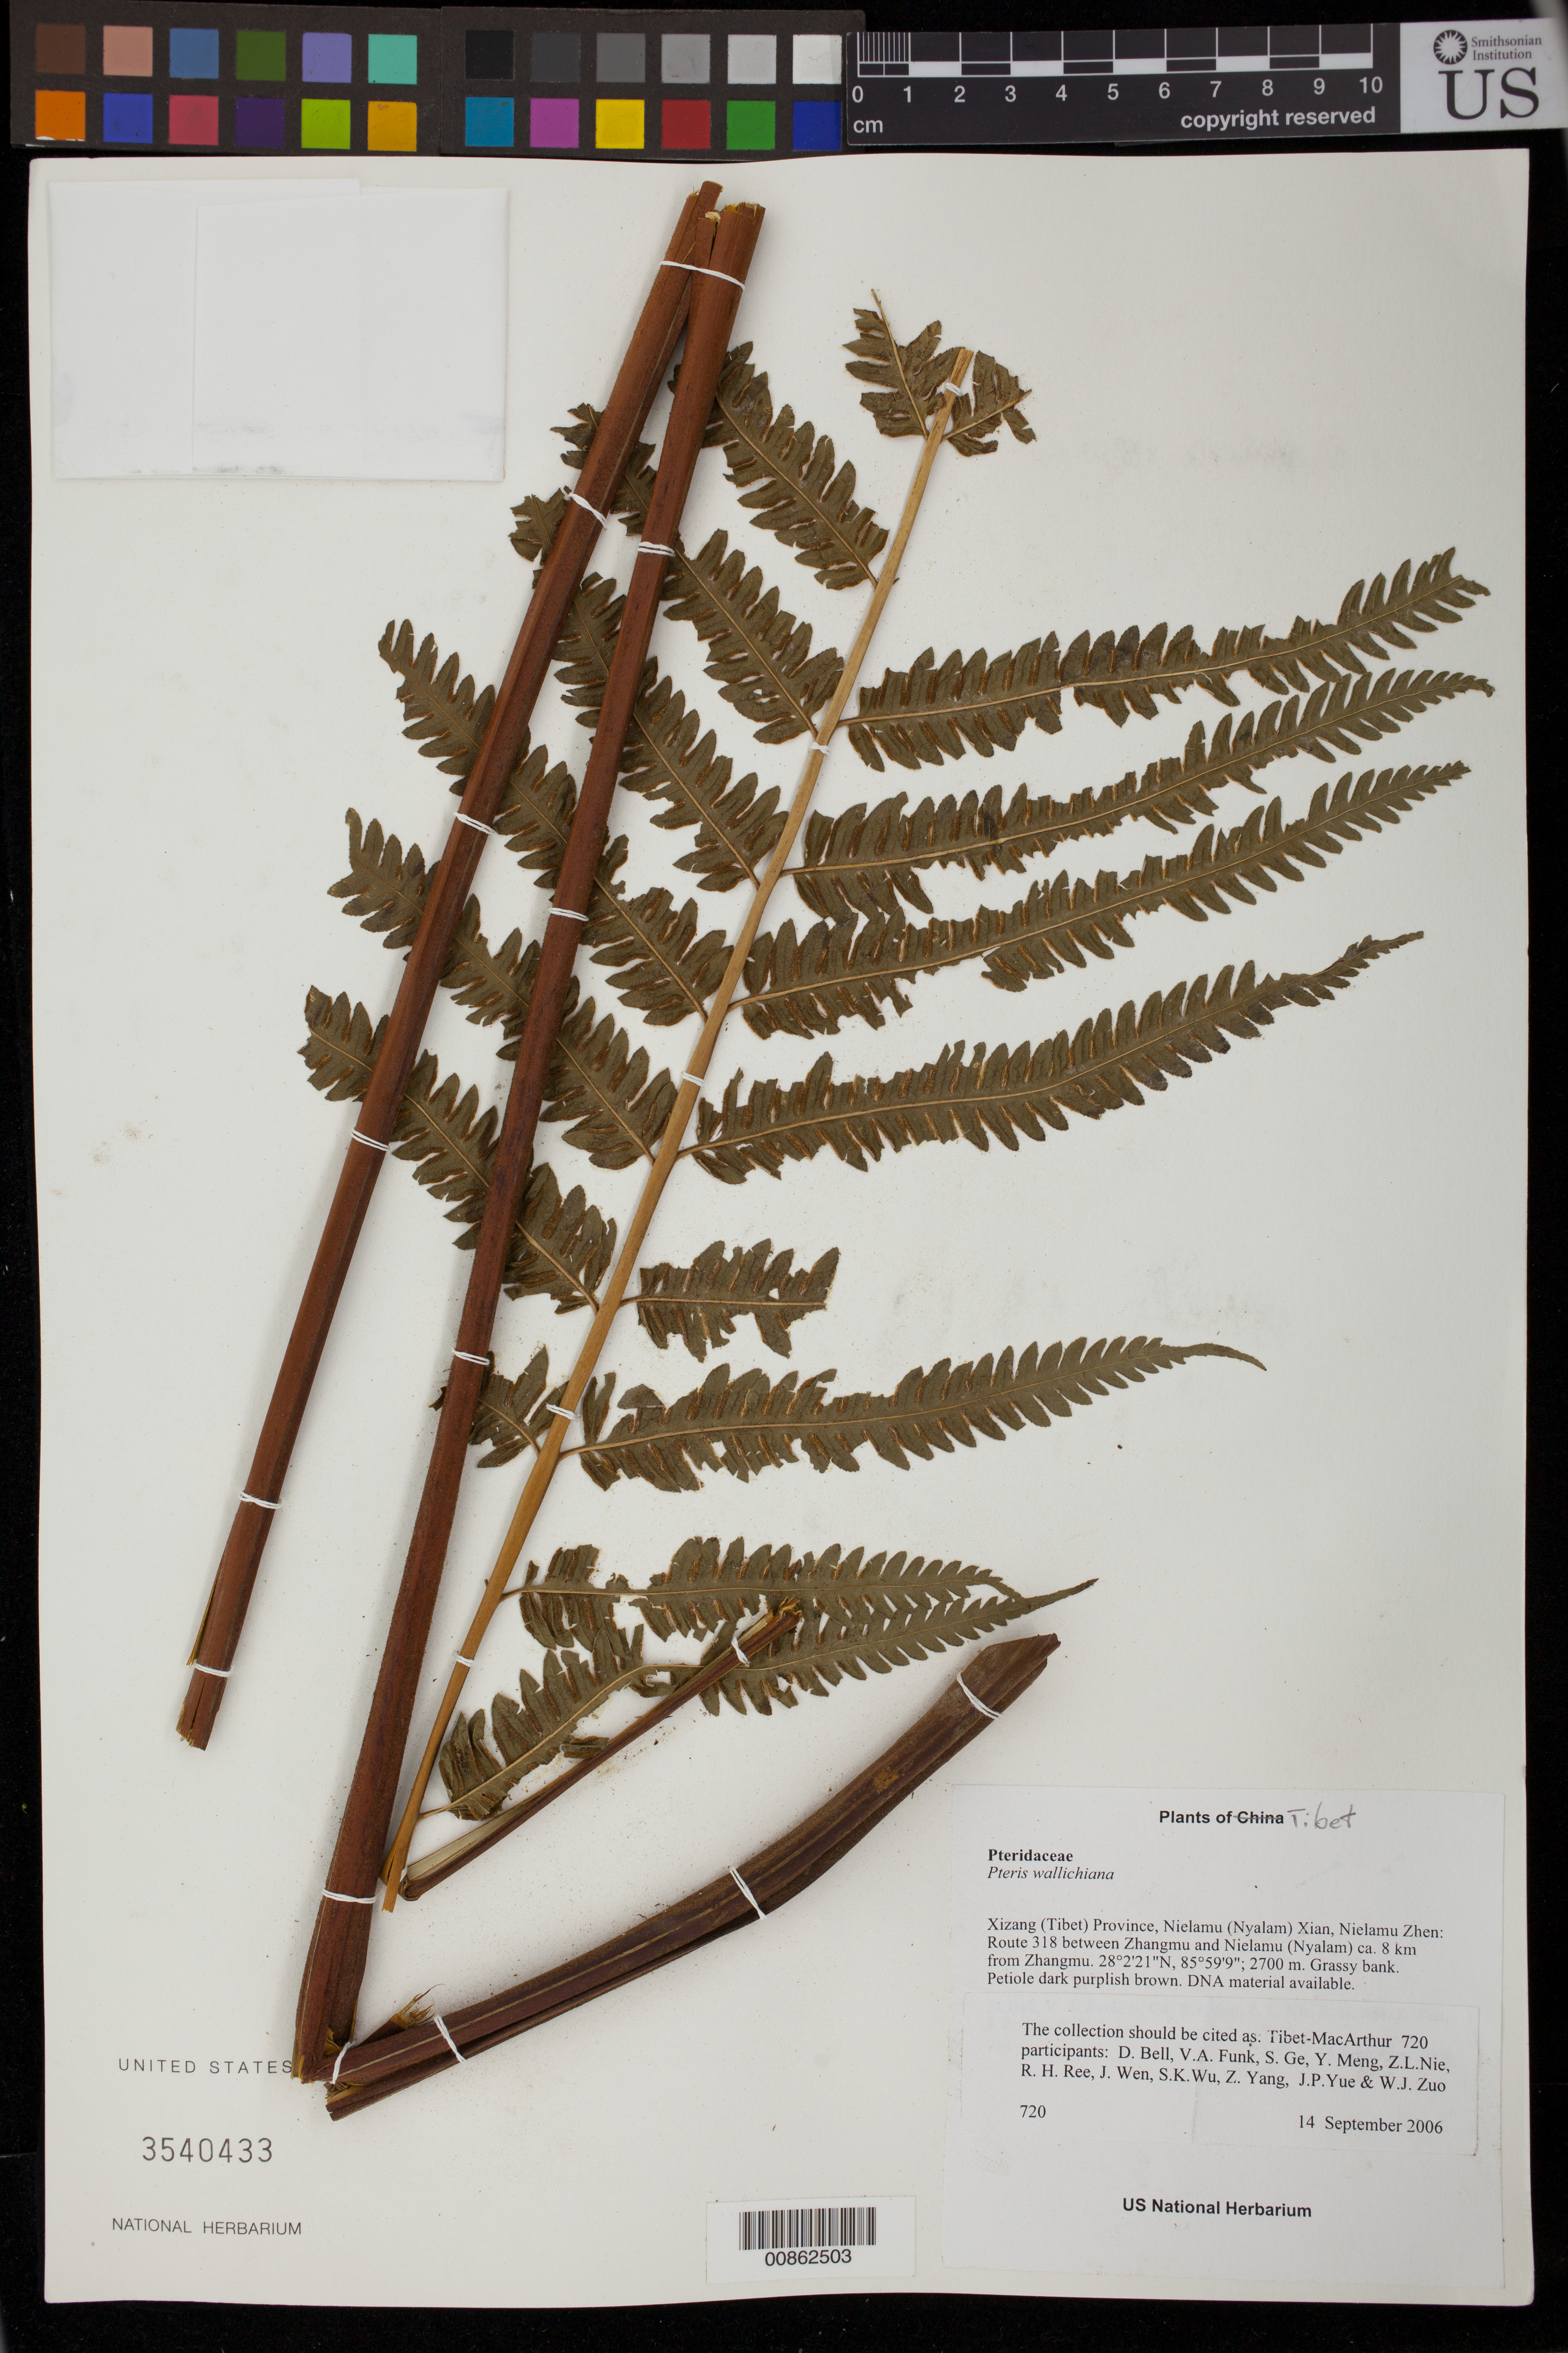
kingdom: Plantae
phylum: Tracheophyta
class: Polypodiopsida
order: Polypodiales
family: Pteridaceae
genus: Pteris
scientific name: Pteris wallichiana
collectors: Tibet-MacArthur, D. A. Bell, V. Funk, S. Ge, Y. Meng, Z. Nie, R. Ree, J. Wen, J. Yue & W. Zuo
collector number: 720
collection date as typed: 14 Sep 2006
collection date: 2006-09-14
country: China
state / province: Xizang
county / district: Nielamu (Nyalam) Xian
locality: Nielamu Zhen. Route 318 between Zhangmu and Nielamu (Nyalam) ca. 8 km from Zhangmu.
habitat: Rocky slope with scattered shrubs. Grassy bank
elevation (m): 2700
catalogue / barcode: US 3540433